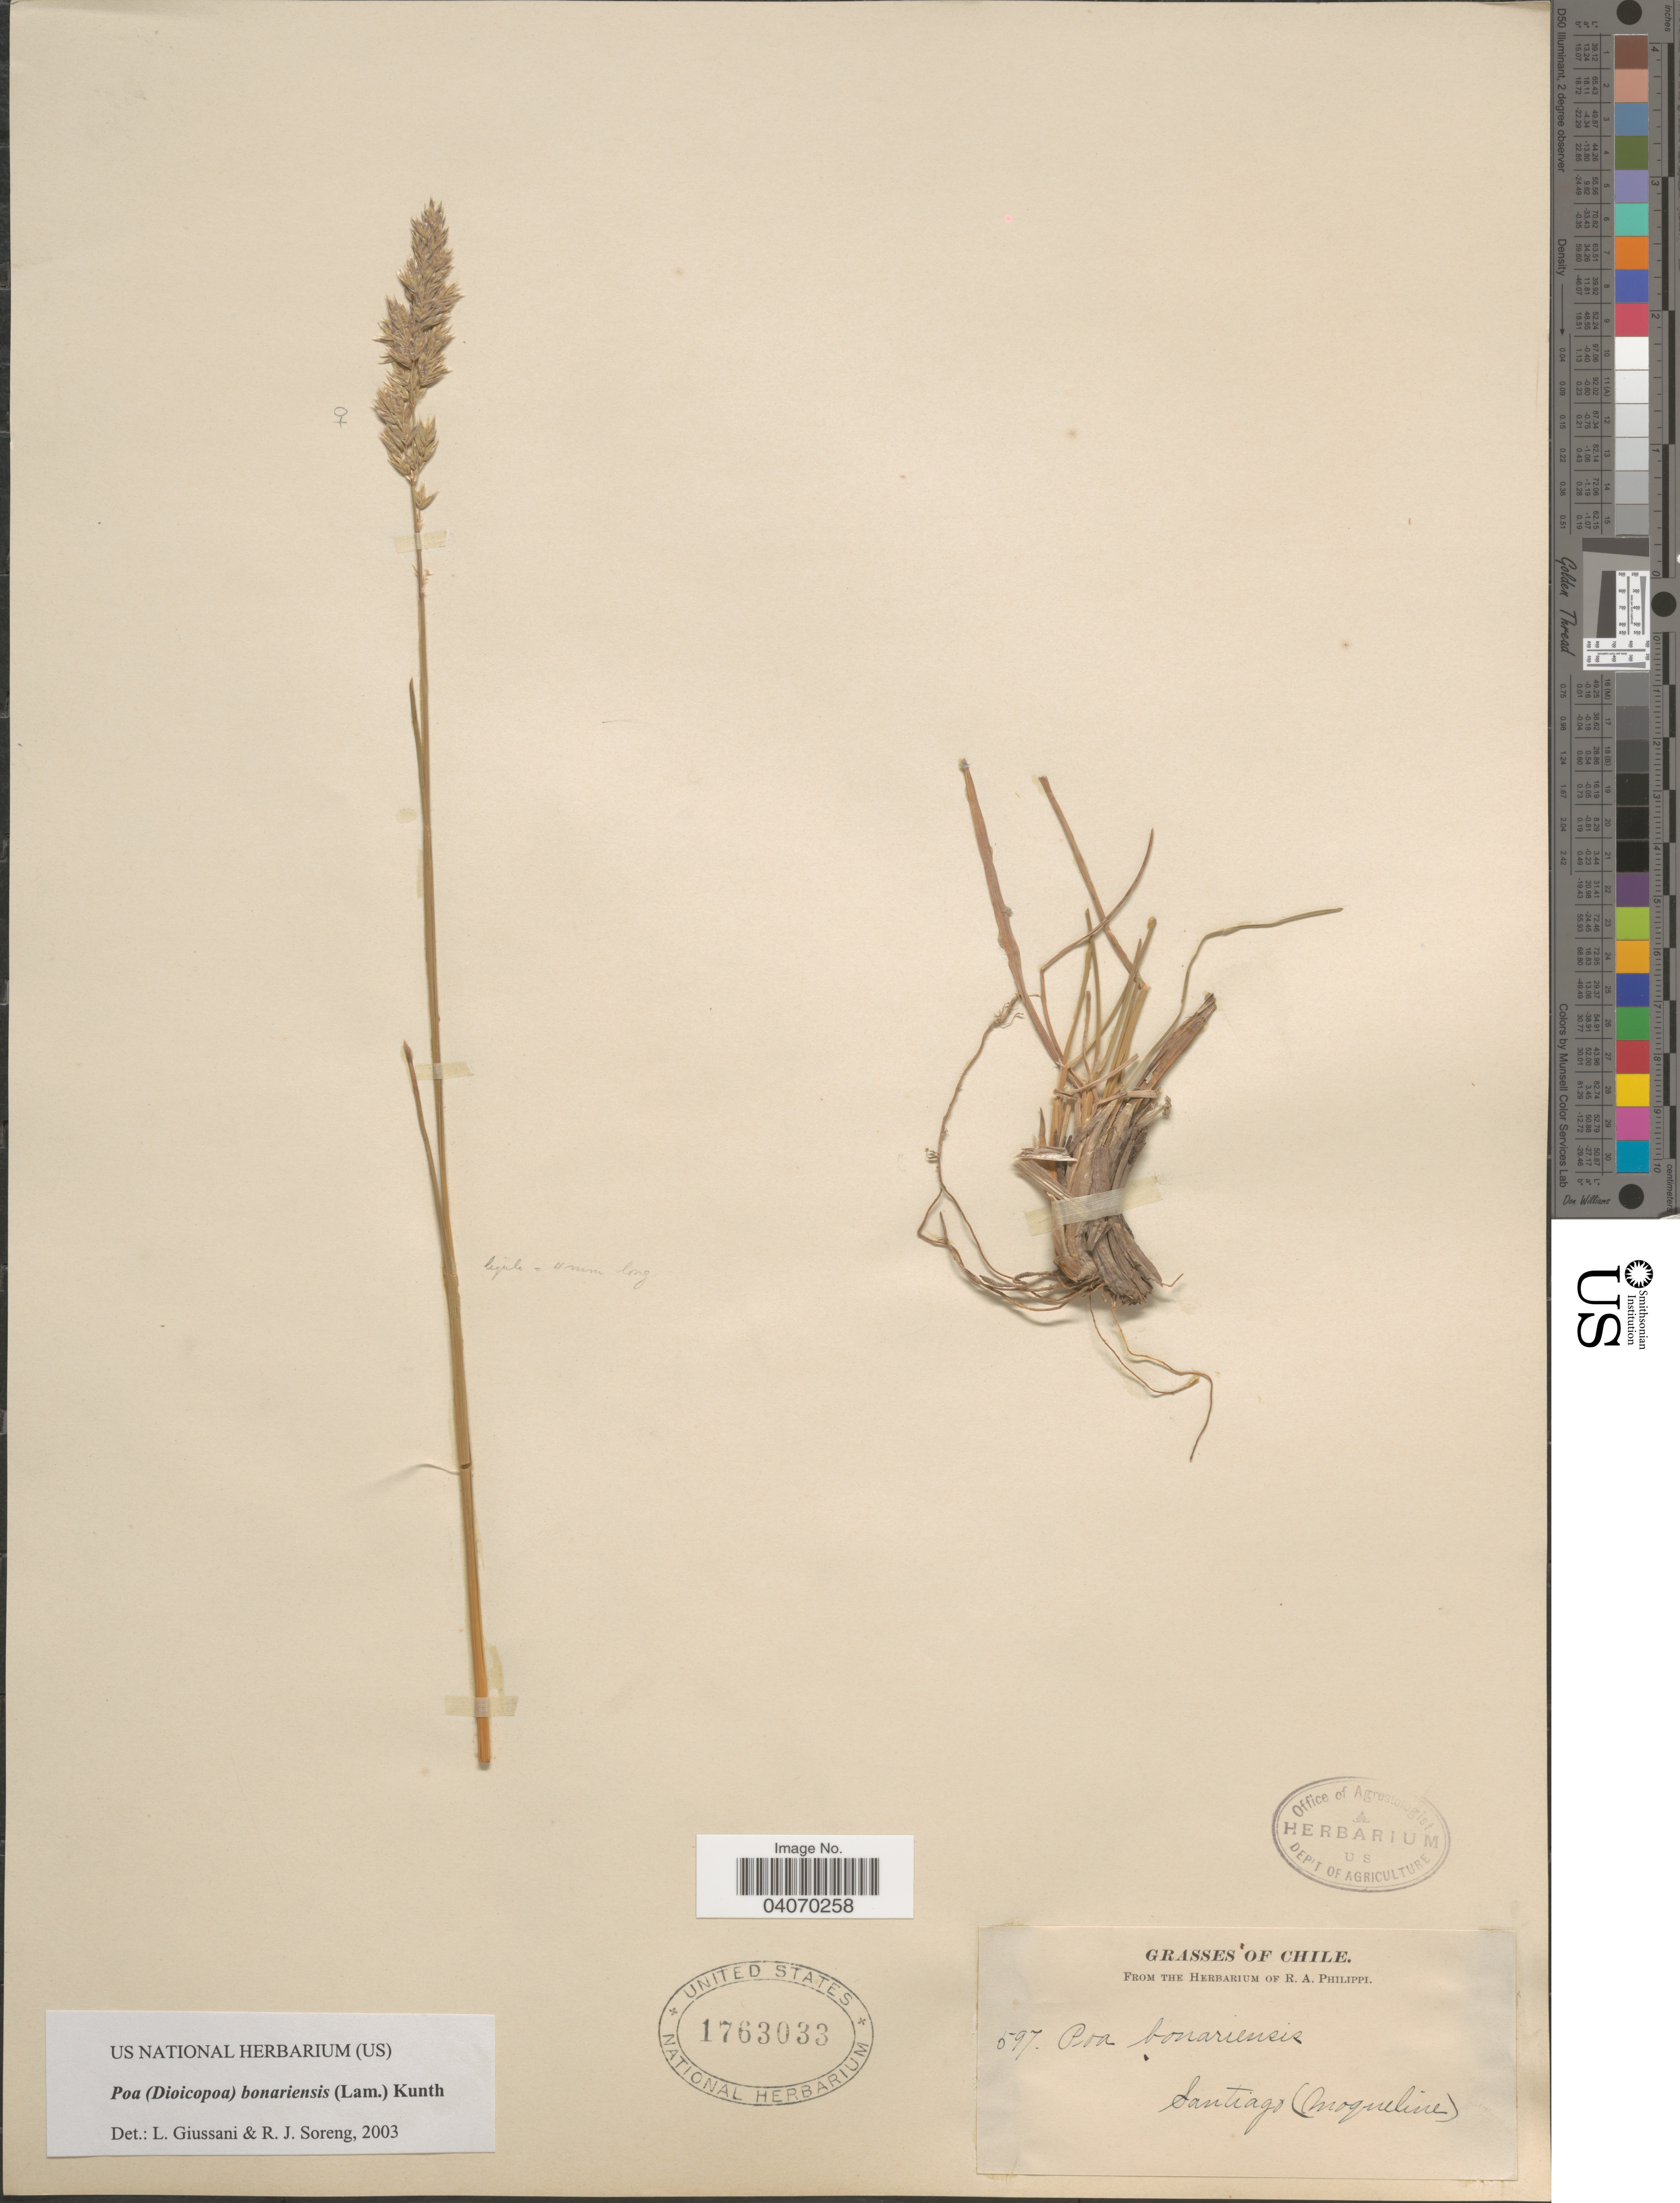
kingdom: Plantae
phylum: Tracheophyta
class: Liliopsida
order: Poales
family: Poaceae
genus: Poa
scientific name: Poa bonariensis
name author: (Lam.) Kunth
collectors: ex. herb. R.A. Philippi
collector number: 597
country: Chile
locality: Santiago (Moqueline).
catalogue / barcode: US 1763033